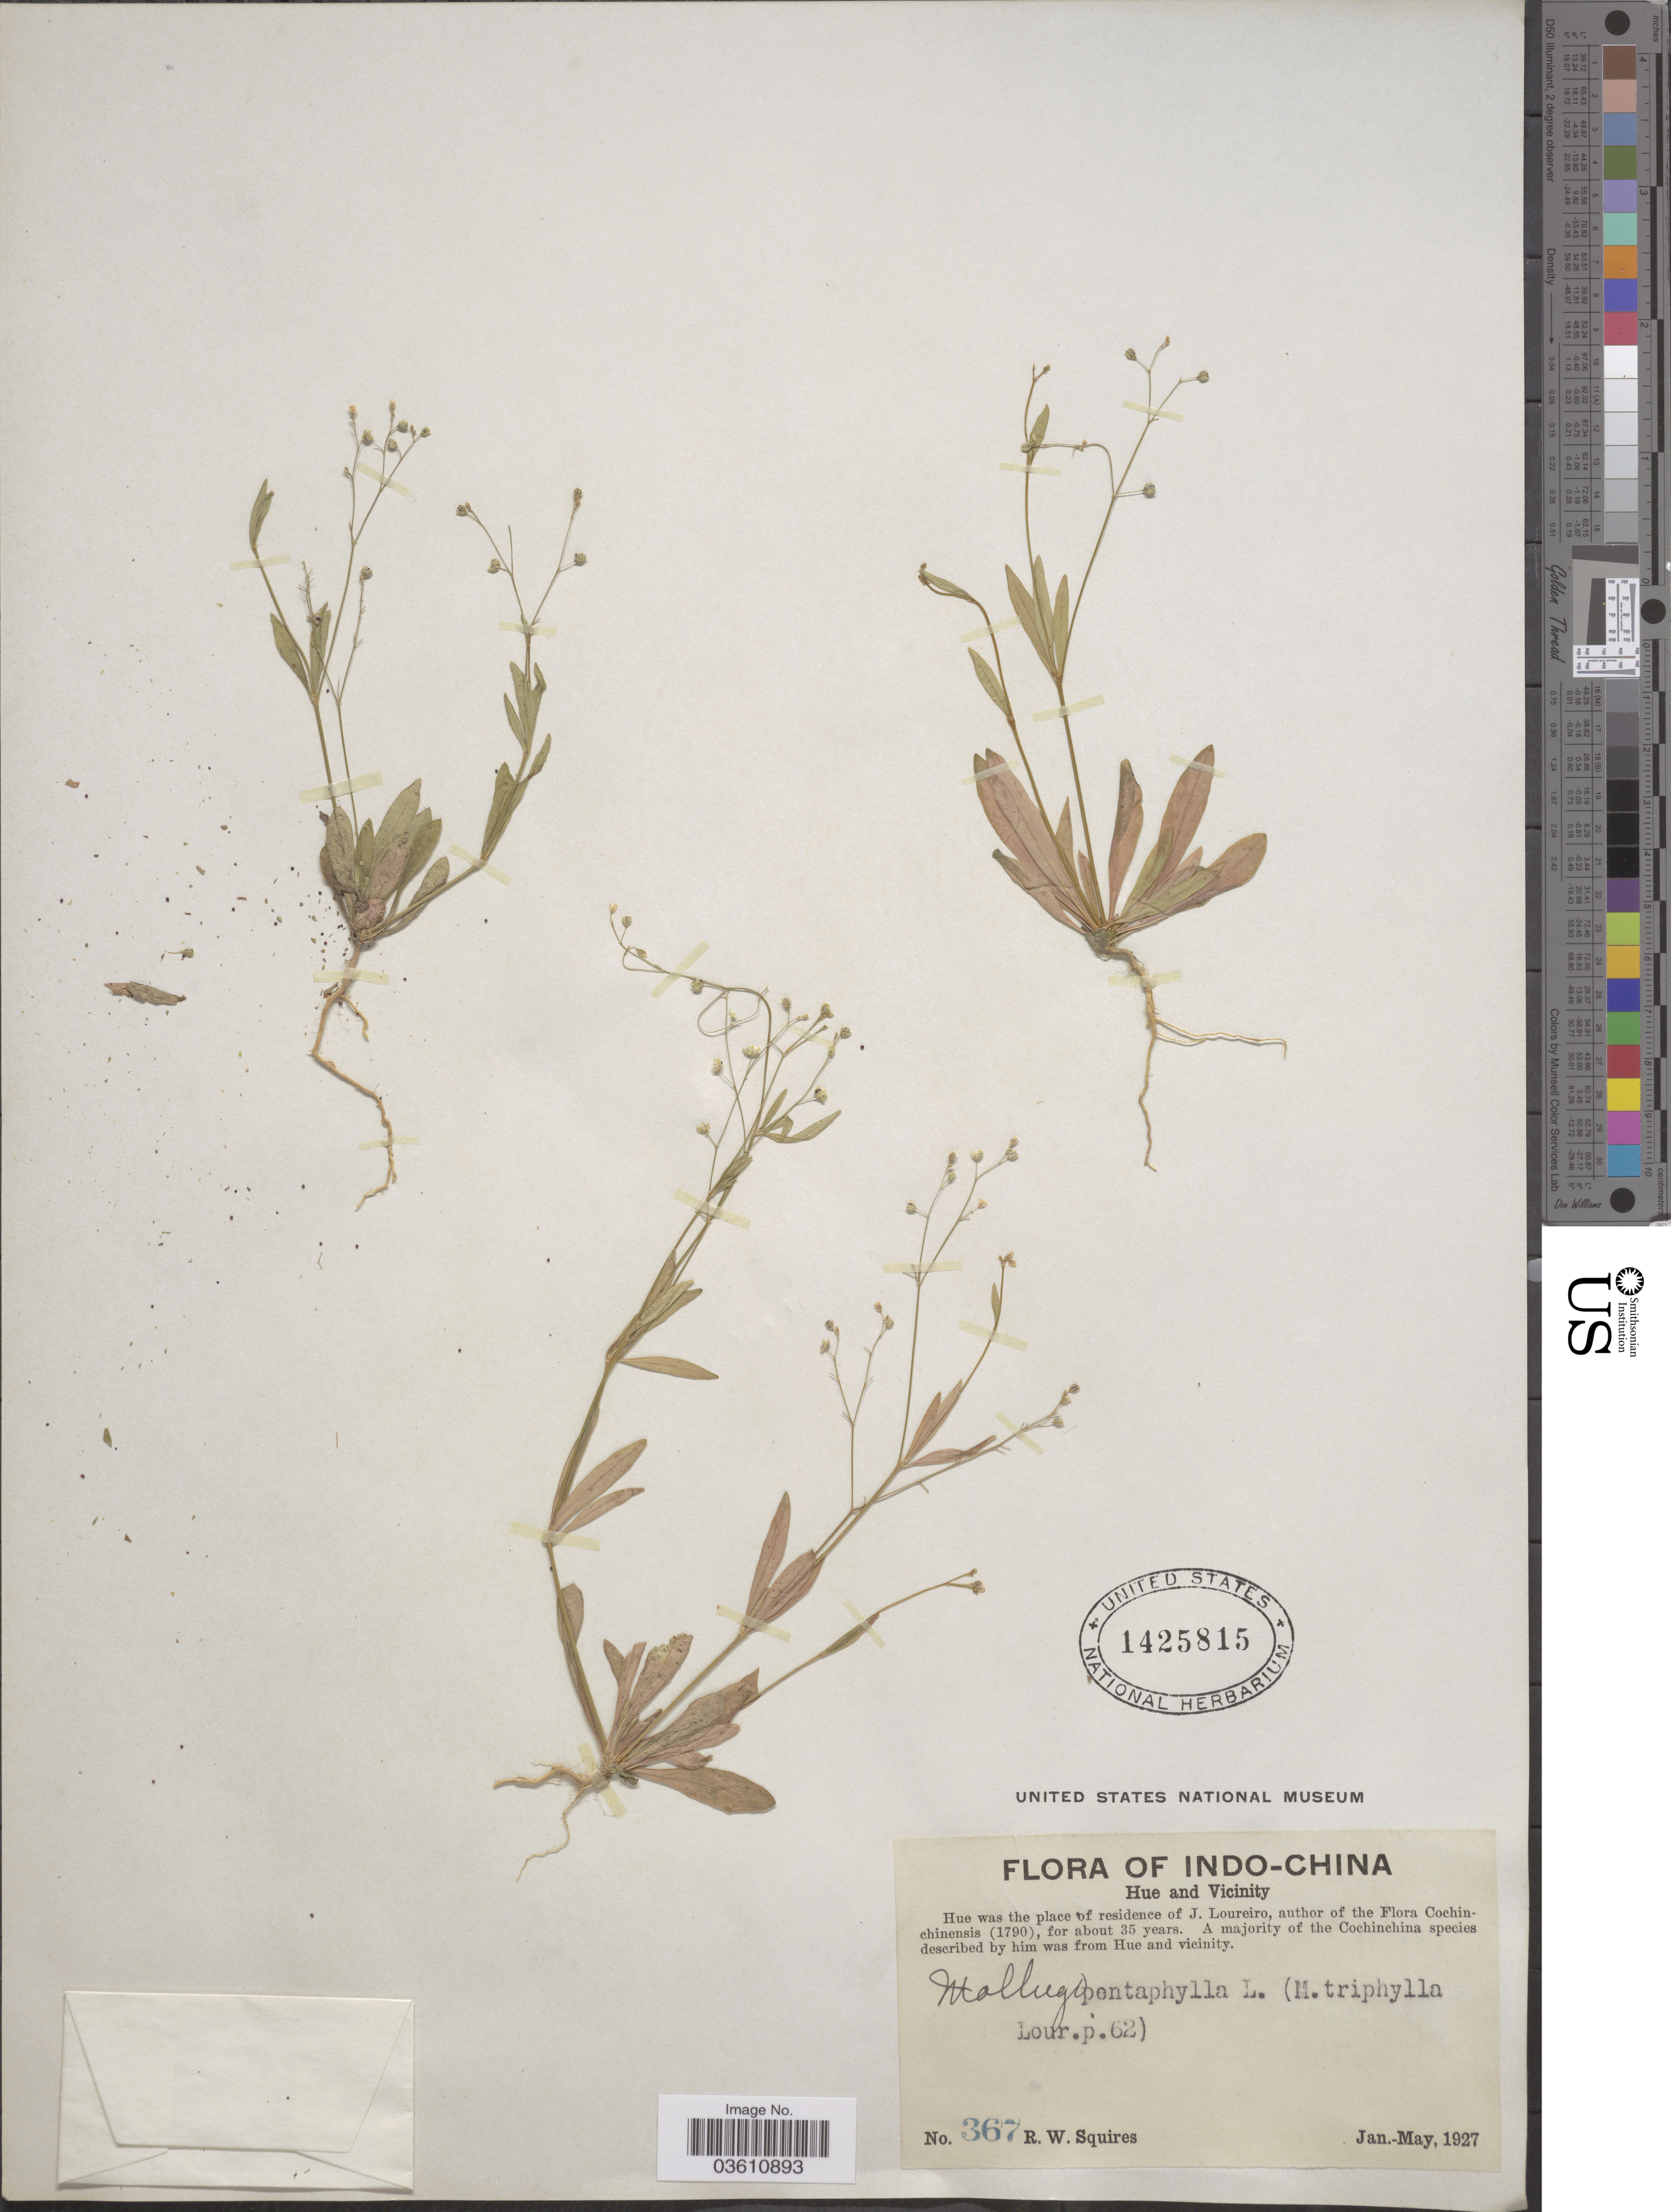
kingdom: Plantae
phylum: Tracheophyta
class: Magnoliopsida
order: Caryophyllales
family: Molluginaceae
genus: Trigastrotheca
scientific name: Trigastrotheca pentaphylla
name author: (L.) Thulin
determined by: Strong, Mark T., (BOT), Smithsonian Institution - National Museum of Natural History (UNITED STATES)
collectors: R. Squires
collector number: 367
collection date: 1927-01/1927-05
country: Vietnam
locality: Indo-China. Hue and vicinity.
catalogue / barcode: US 1425815